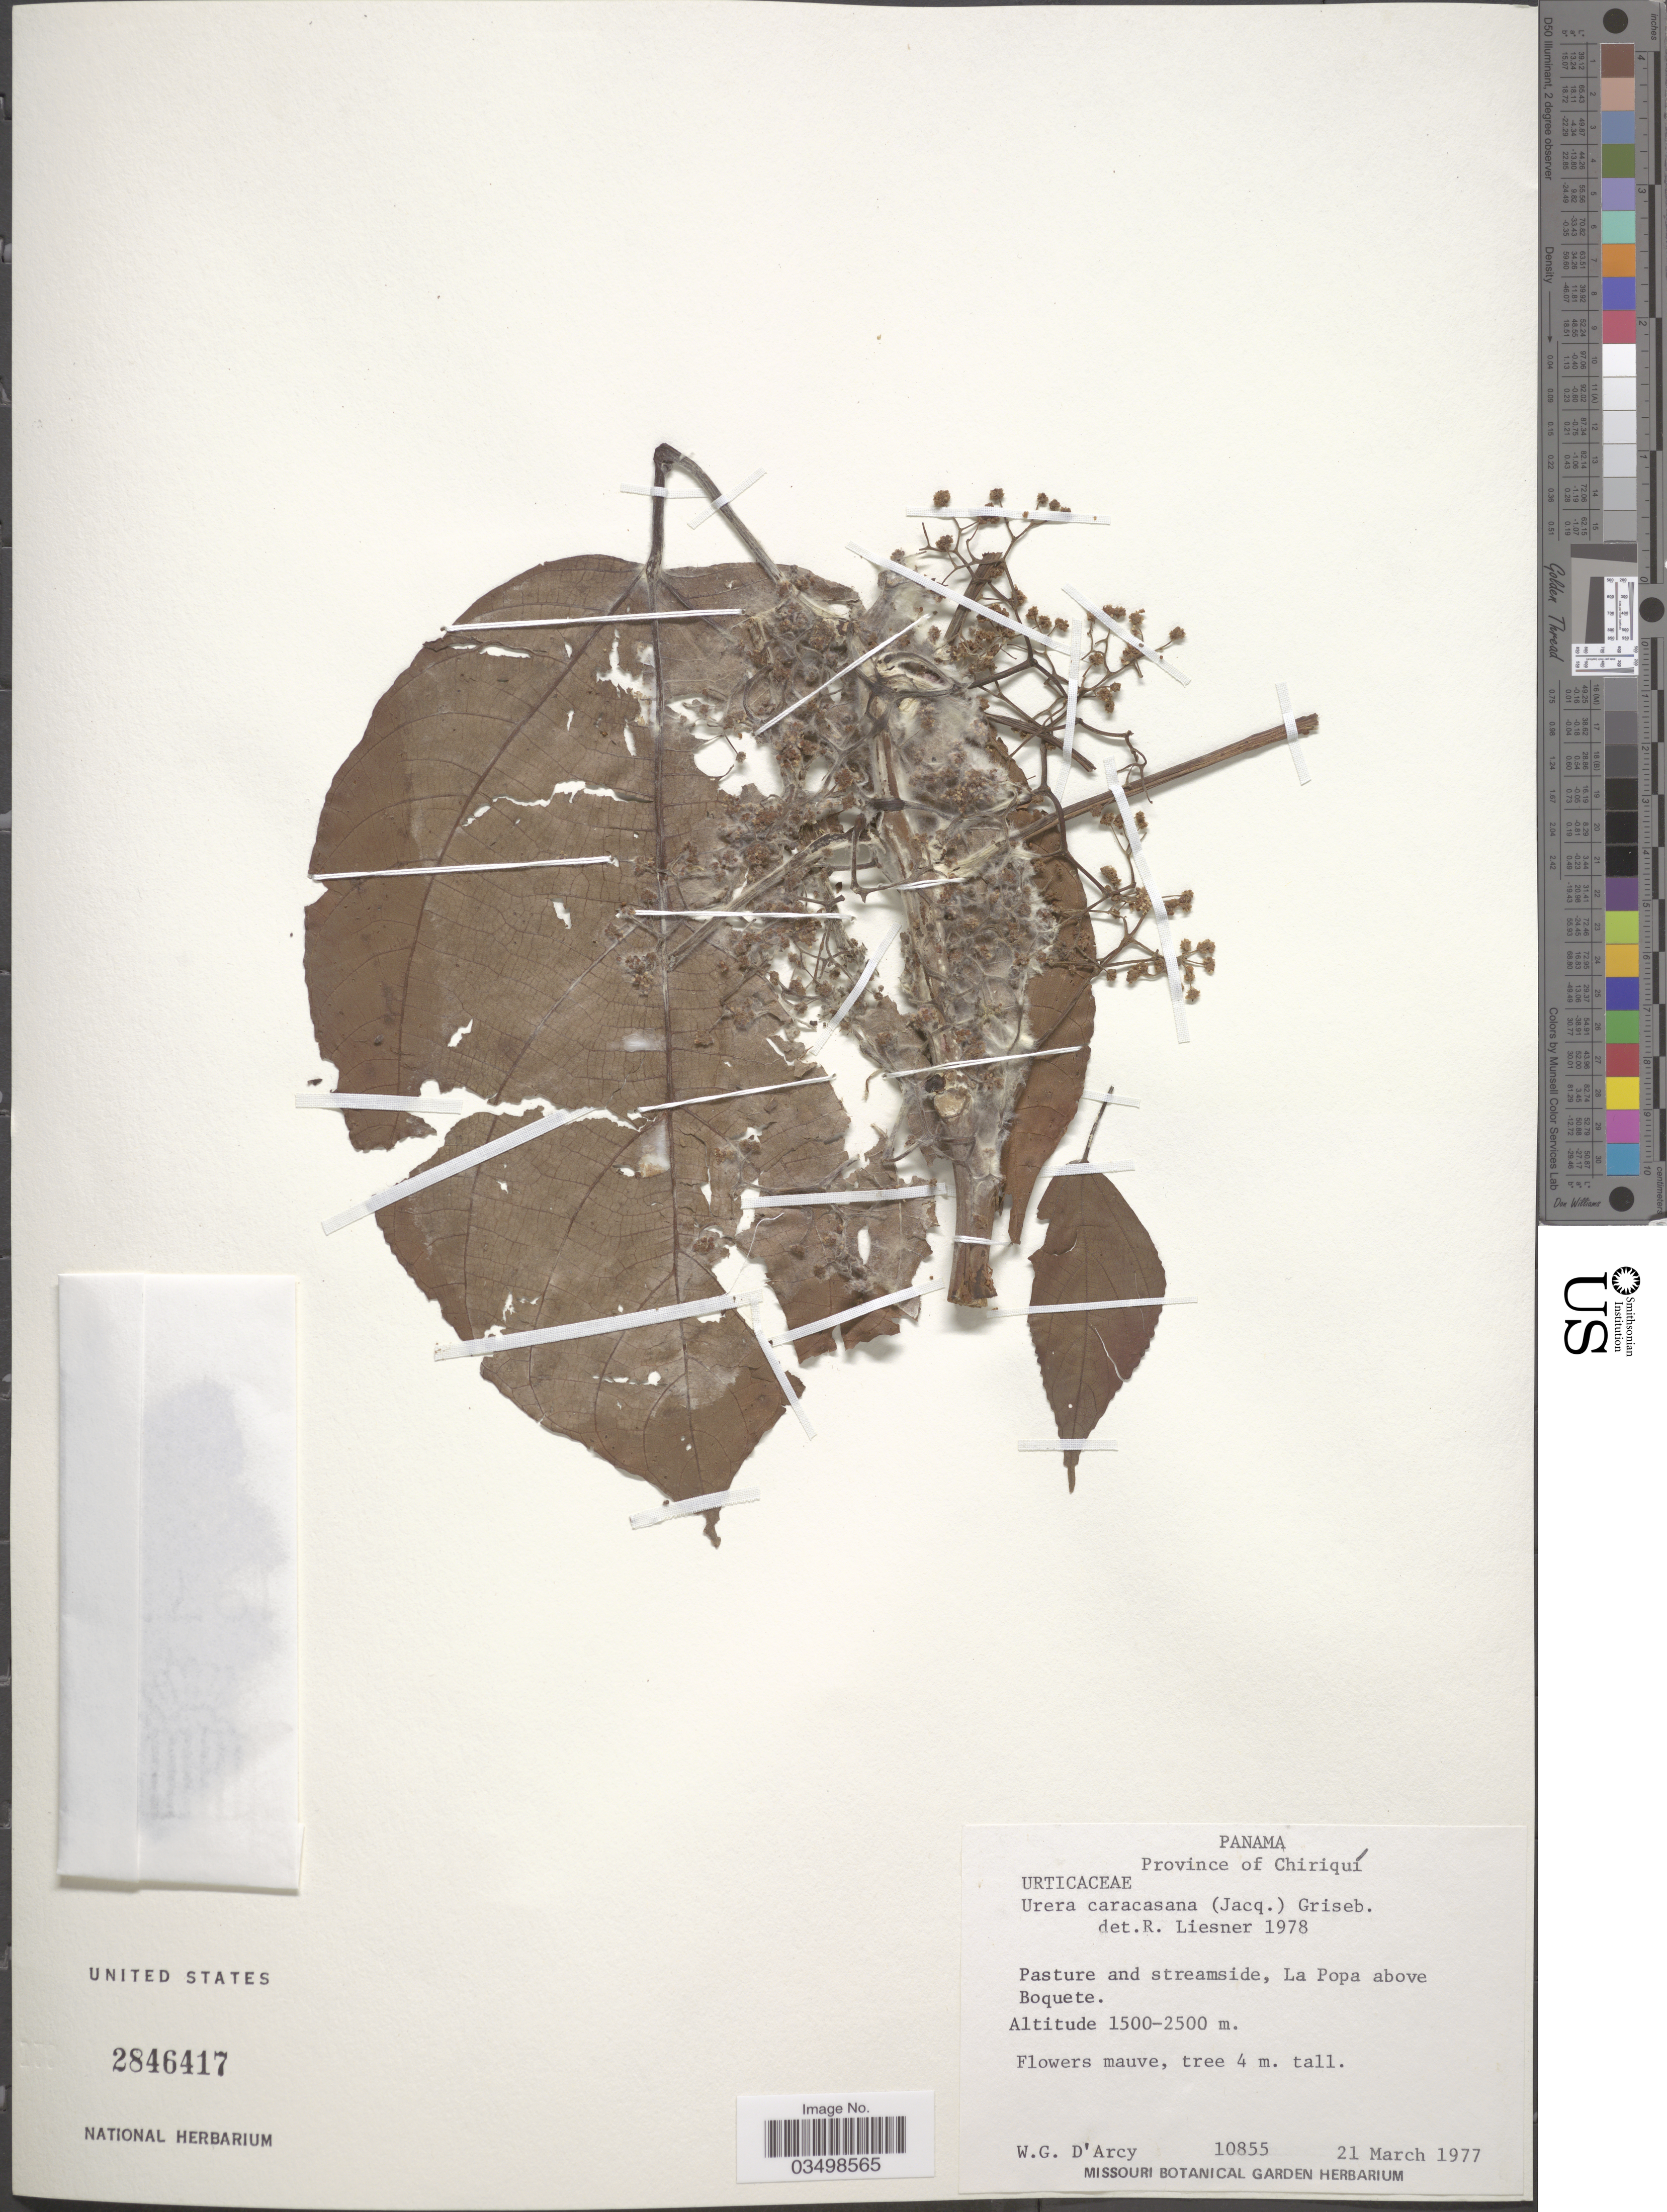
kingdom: Plantae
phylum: Tracheophyta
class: Magnoliopsida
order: Rosales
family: Urticaceae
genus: Urera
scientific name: Urera caracasana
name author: (Jacq.) Gaudich. ex Griseb.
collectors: W. G. D'Arcy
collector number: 10855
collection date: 1977-03-21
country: Panama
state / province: Chiriqui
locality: Pasture and streamside, La Popa above Boquete.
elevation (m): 1500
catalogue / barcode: US 2846417